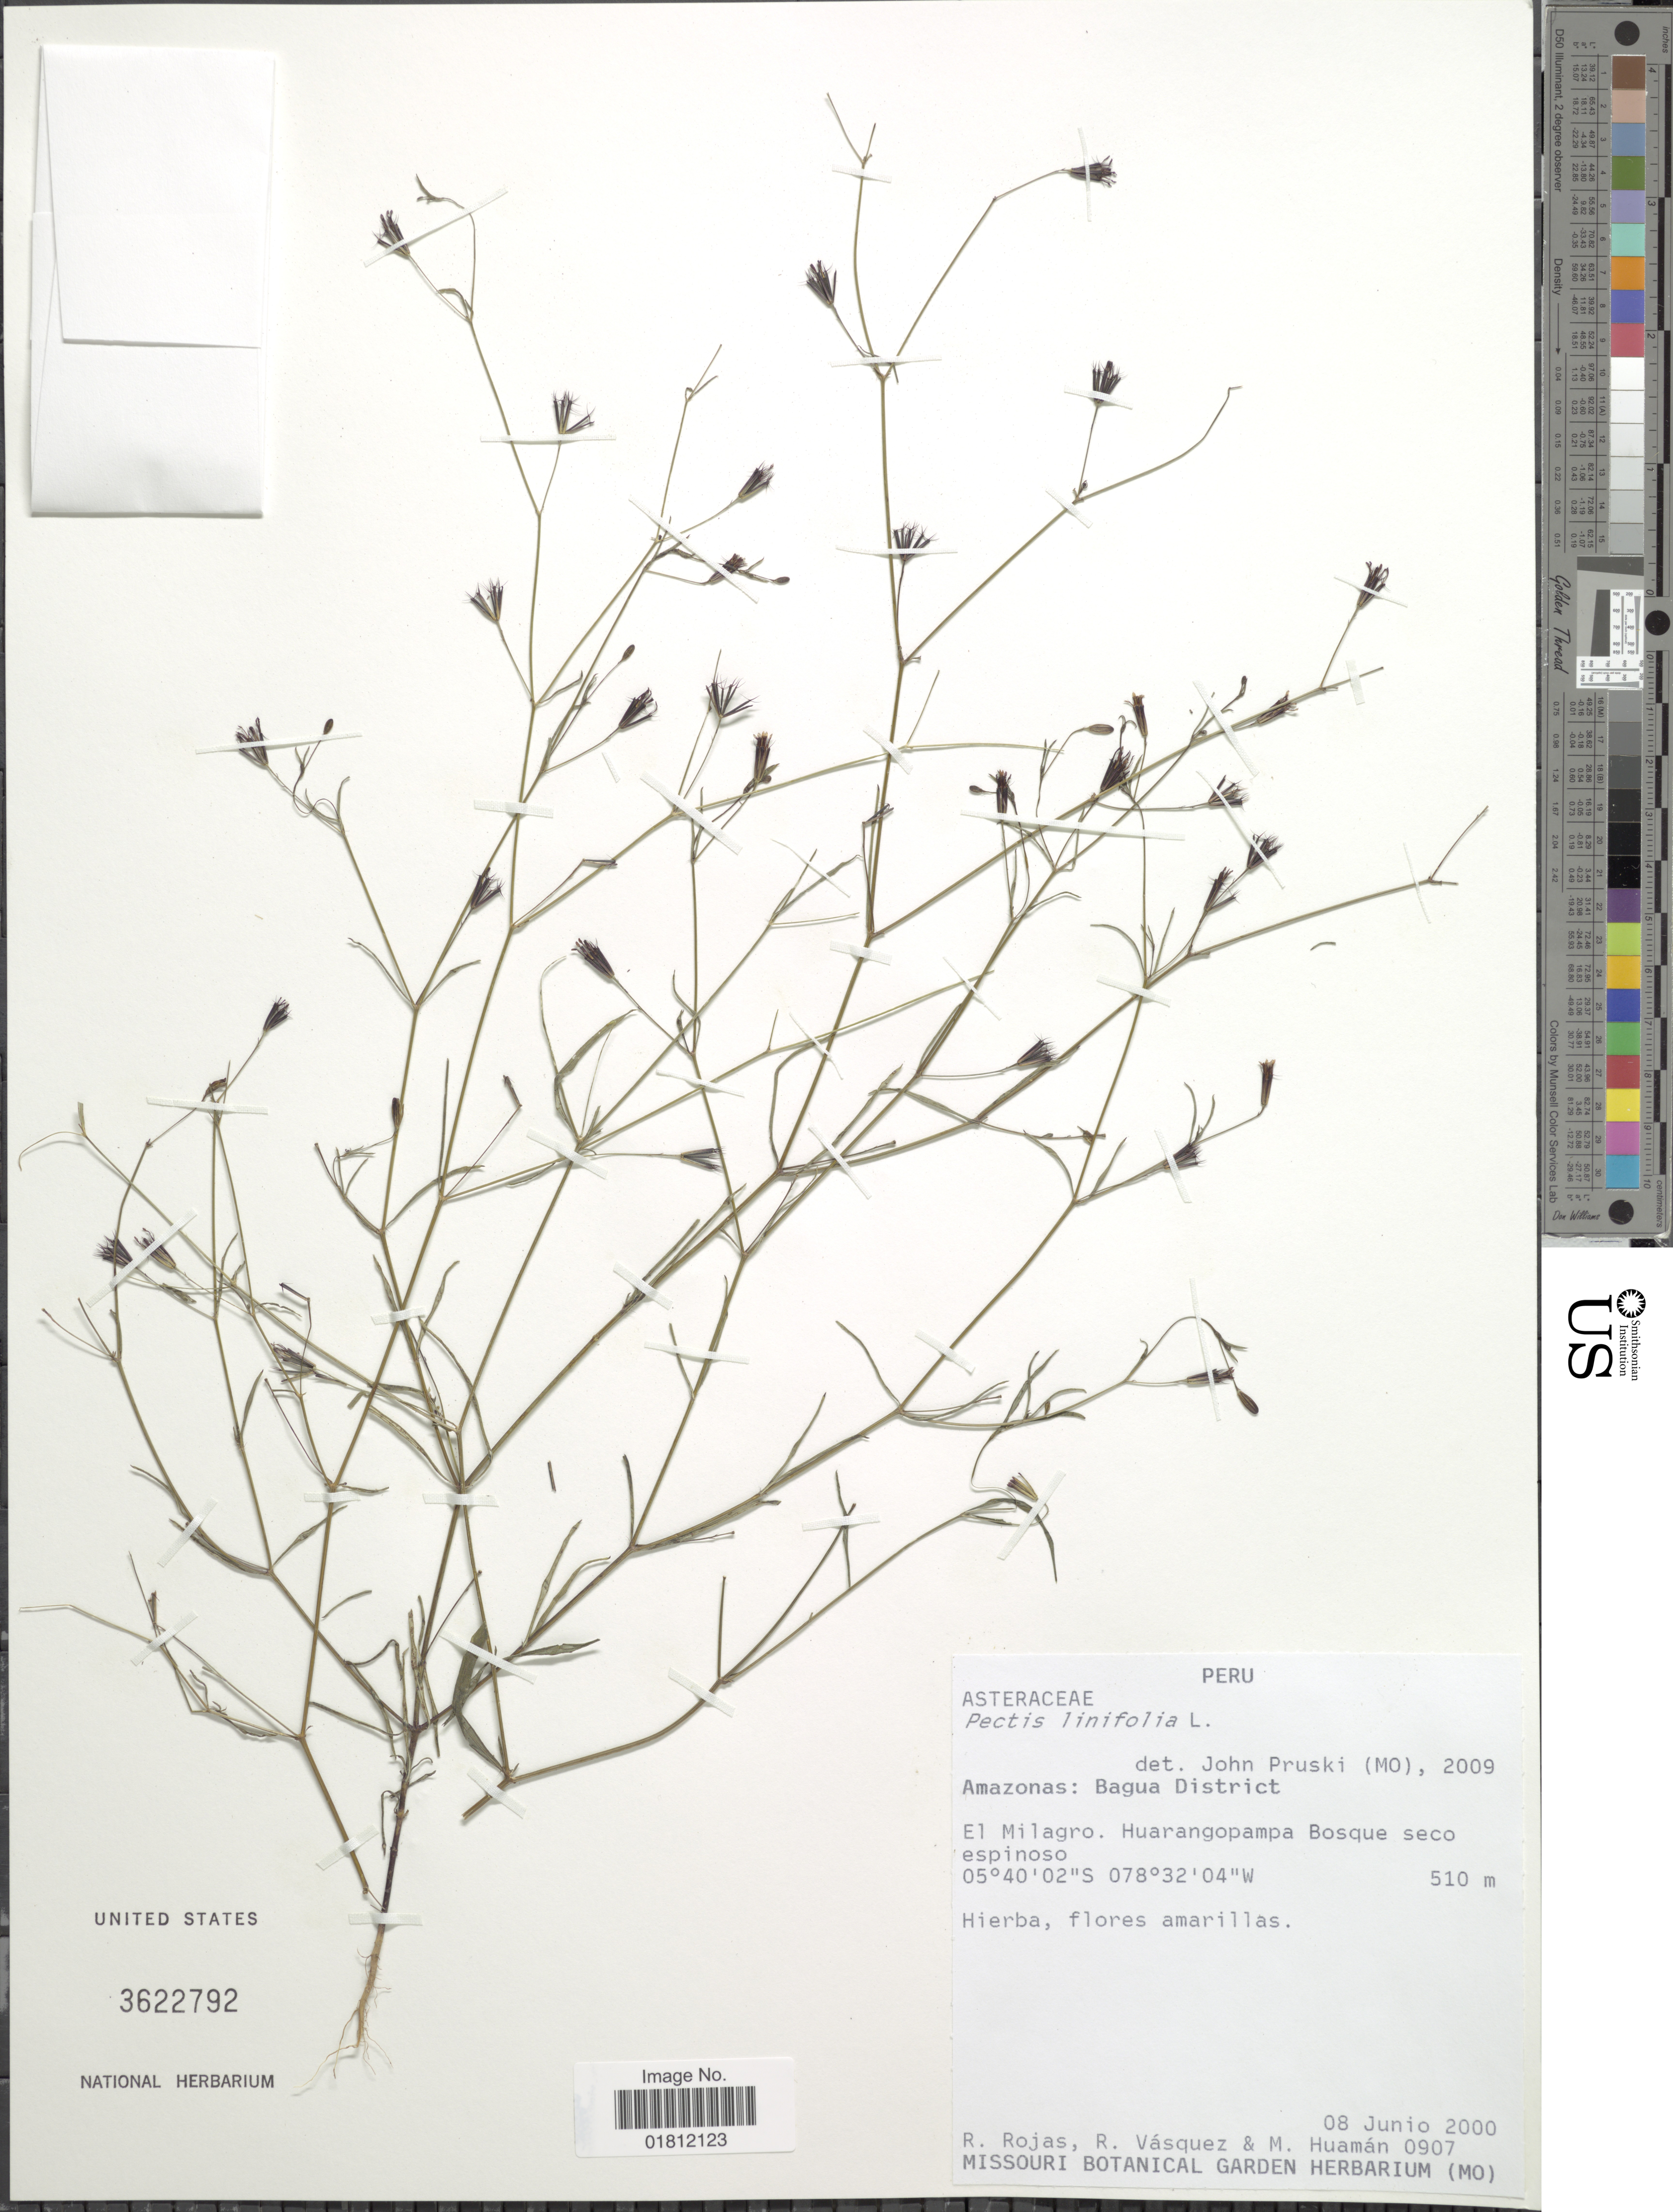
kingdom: Plantae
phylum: Tracheophyta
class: Magnoliopsida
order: Asterales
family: Asteraceae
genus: Pectis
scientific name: Pectis linifolia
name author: L.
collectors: R. Rojas, R. Vásquez & M. Huamán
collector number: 0907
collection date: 2000-06-08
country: Peru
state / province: Amazonas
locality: Amazonas Bagua District. El Miagro.Huarangopampa Bosque seco espinoso.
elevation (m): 510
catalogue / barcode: US 3622792